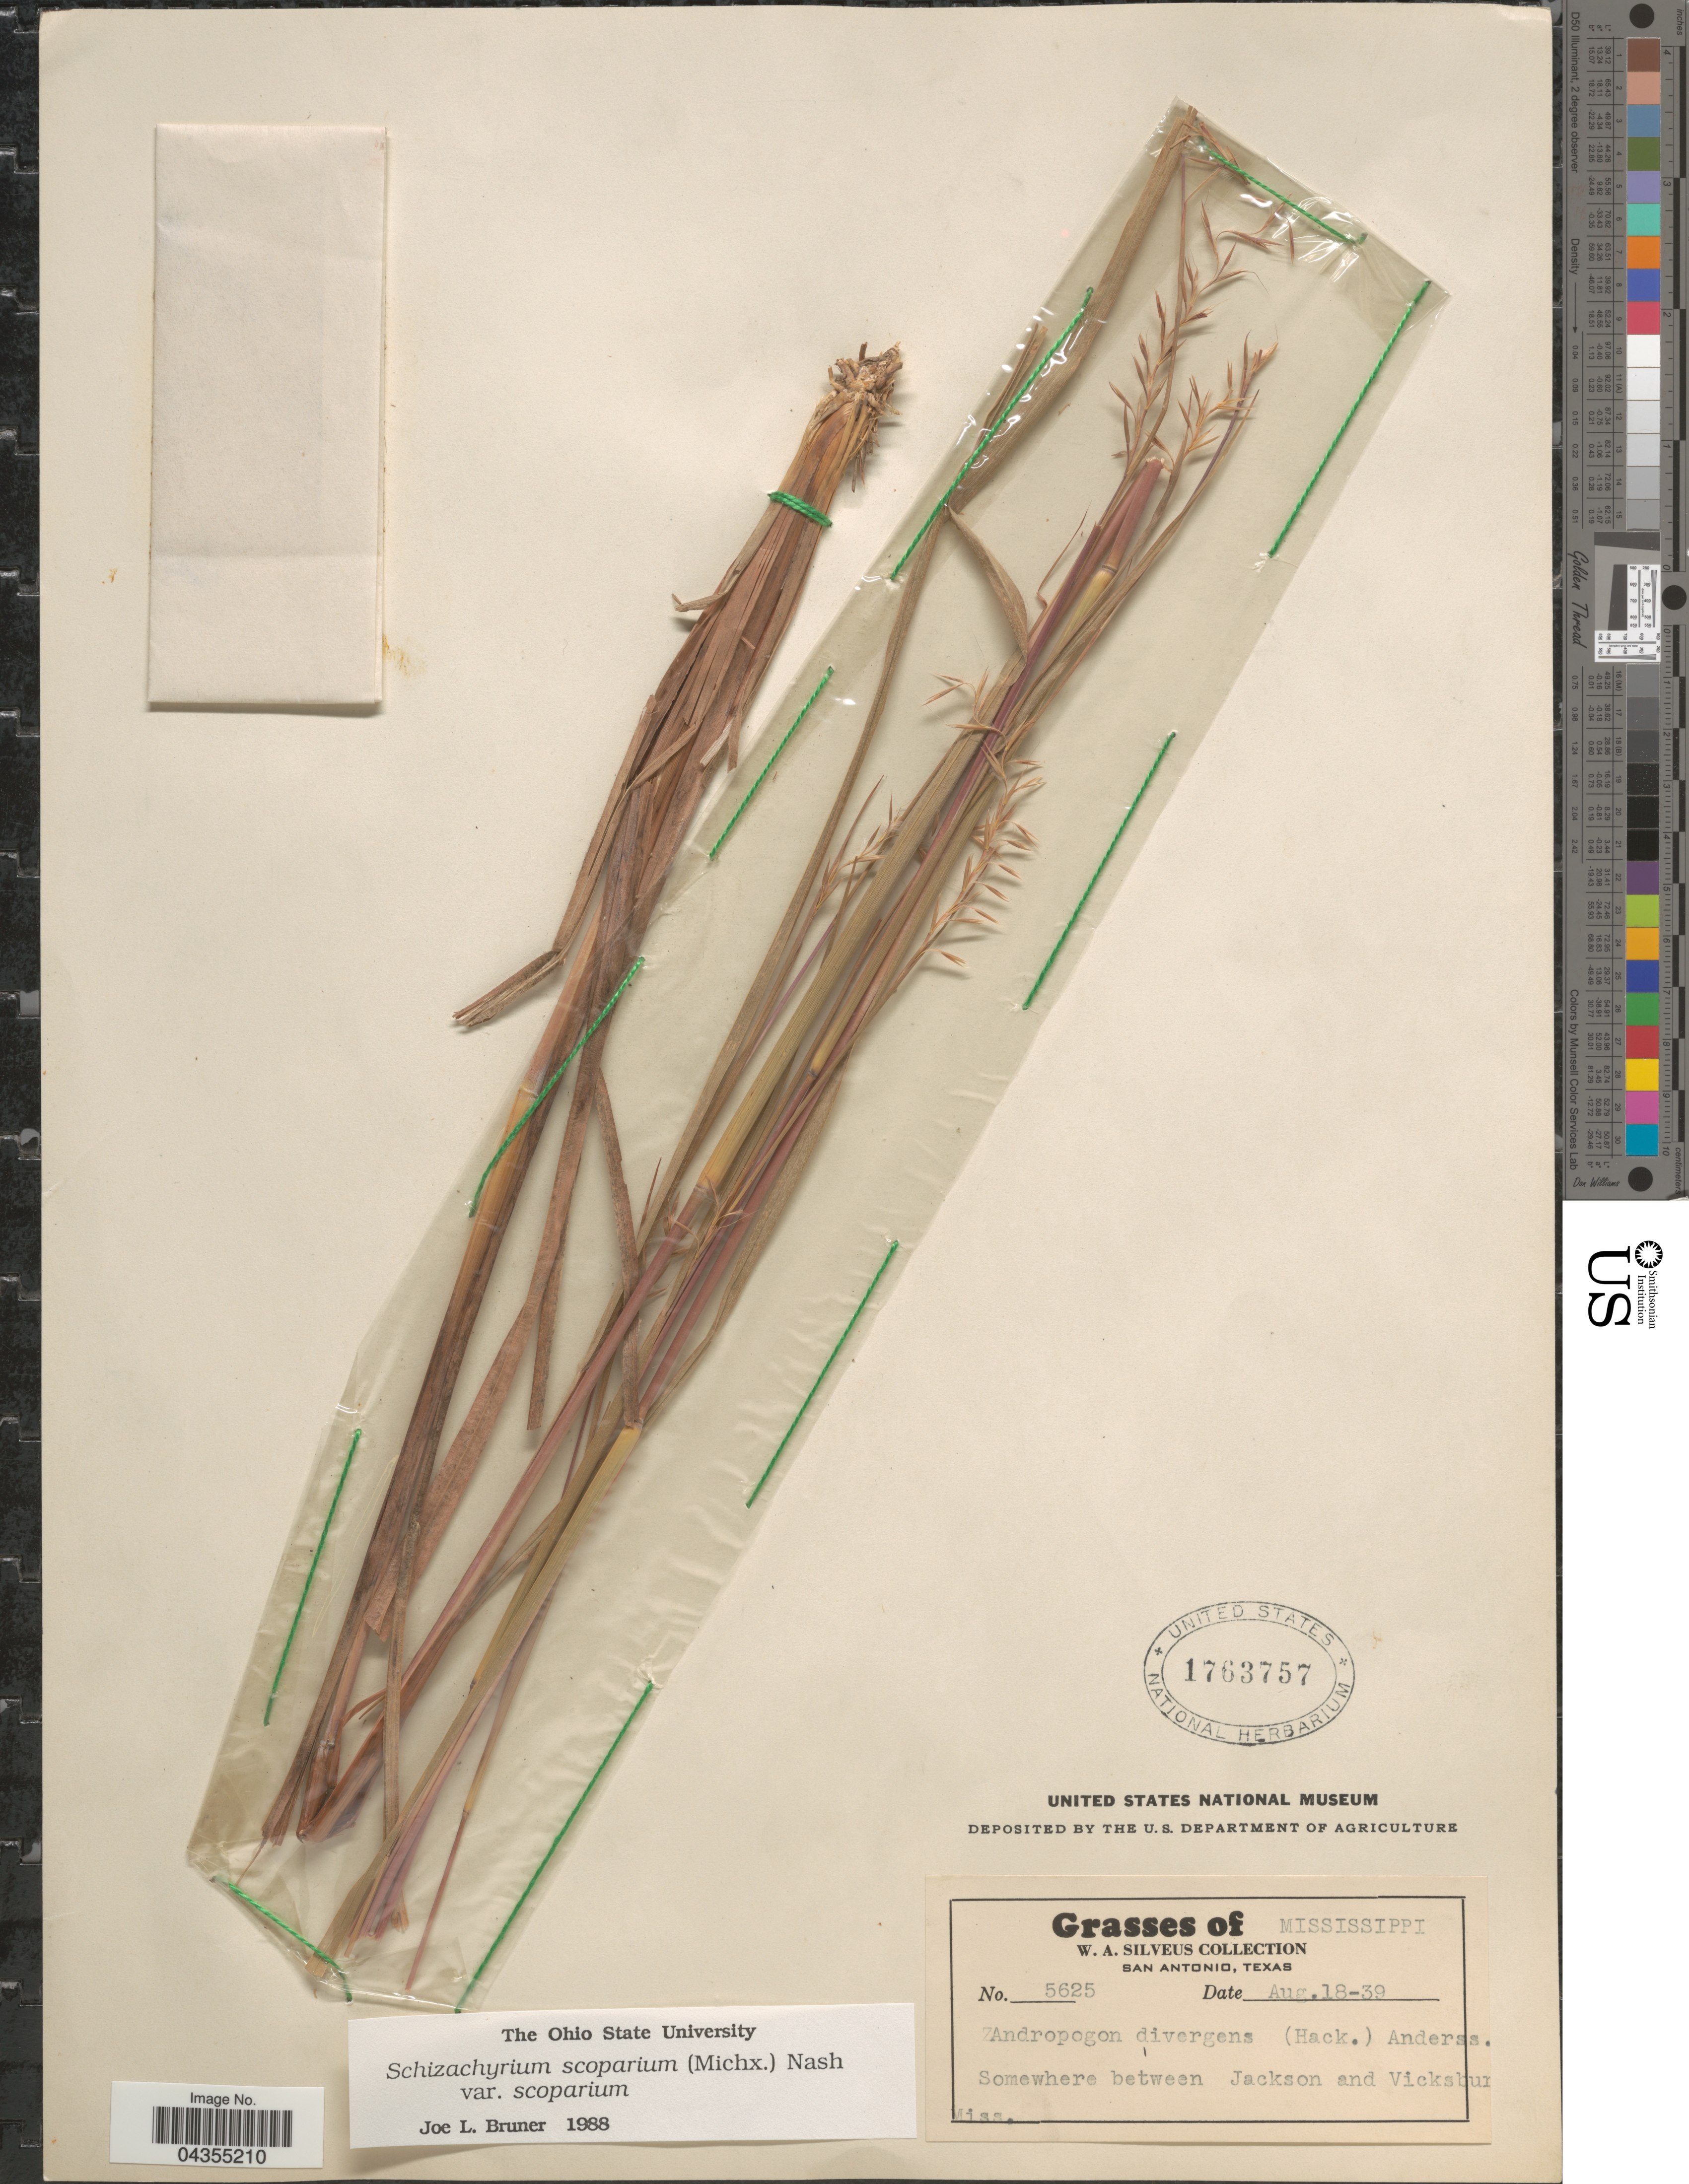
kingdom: Plantae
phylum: Tracheophyta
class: Liliopsida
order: Poales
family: Poaceae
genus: Schizachyrium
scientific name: Schizachyrium scoparium var. scoparium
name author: (Michx.) Nash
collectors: W. Silveus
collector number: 5625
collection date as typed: Transcribed d/m/y: 18/8/39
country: United States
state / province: Mississippi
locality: Somewhere between Jackson and Vicksburg.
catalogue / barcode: US 1763757